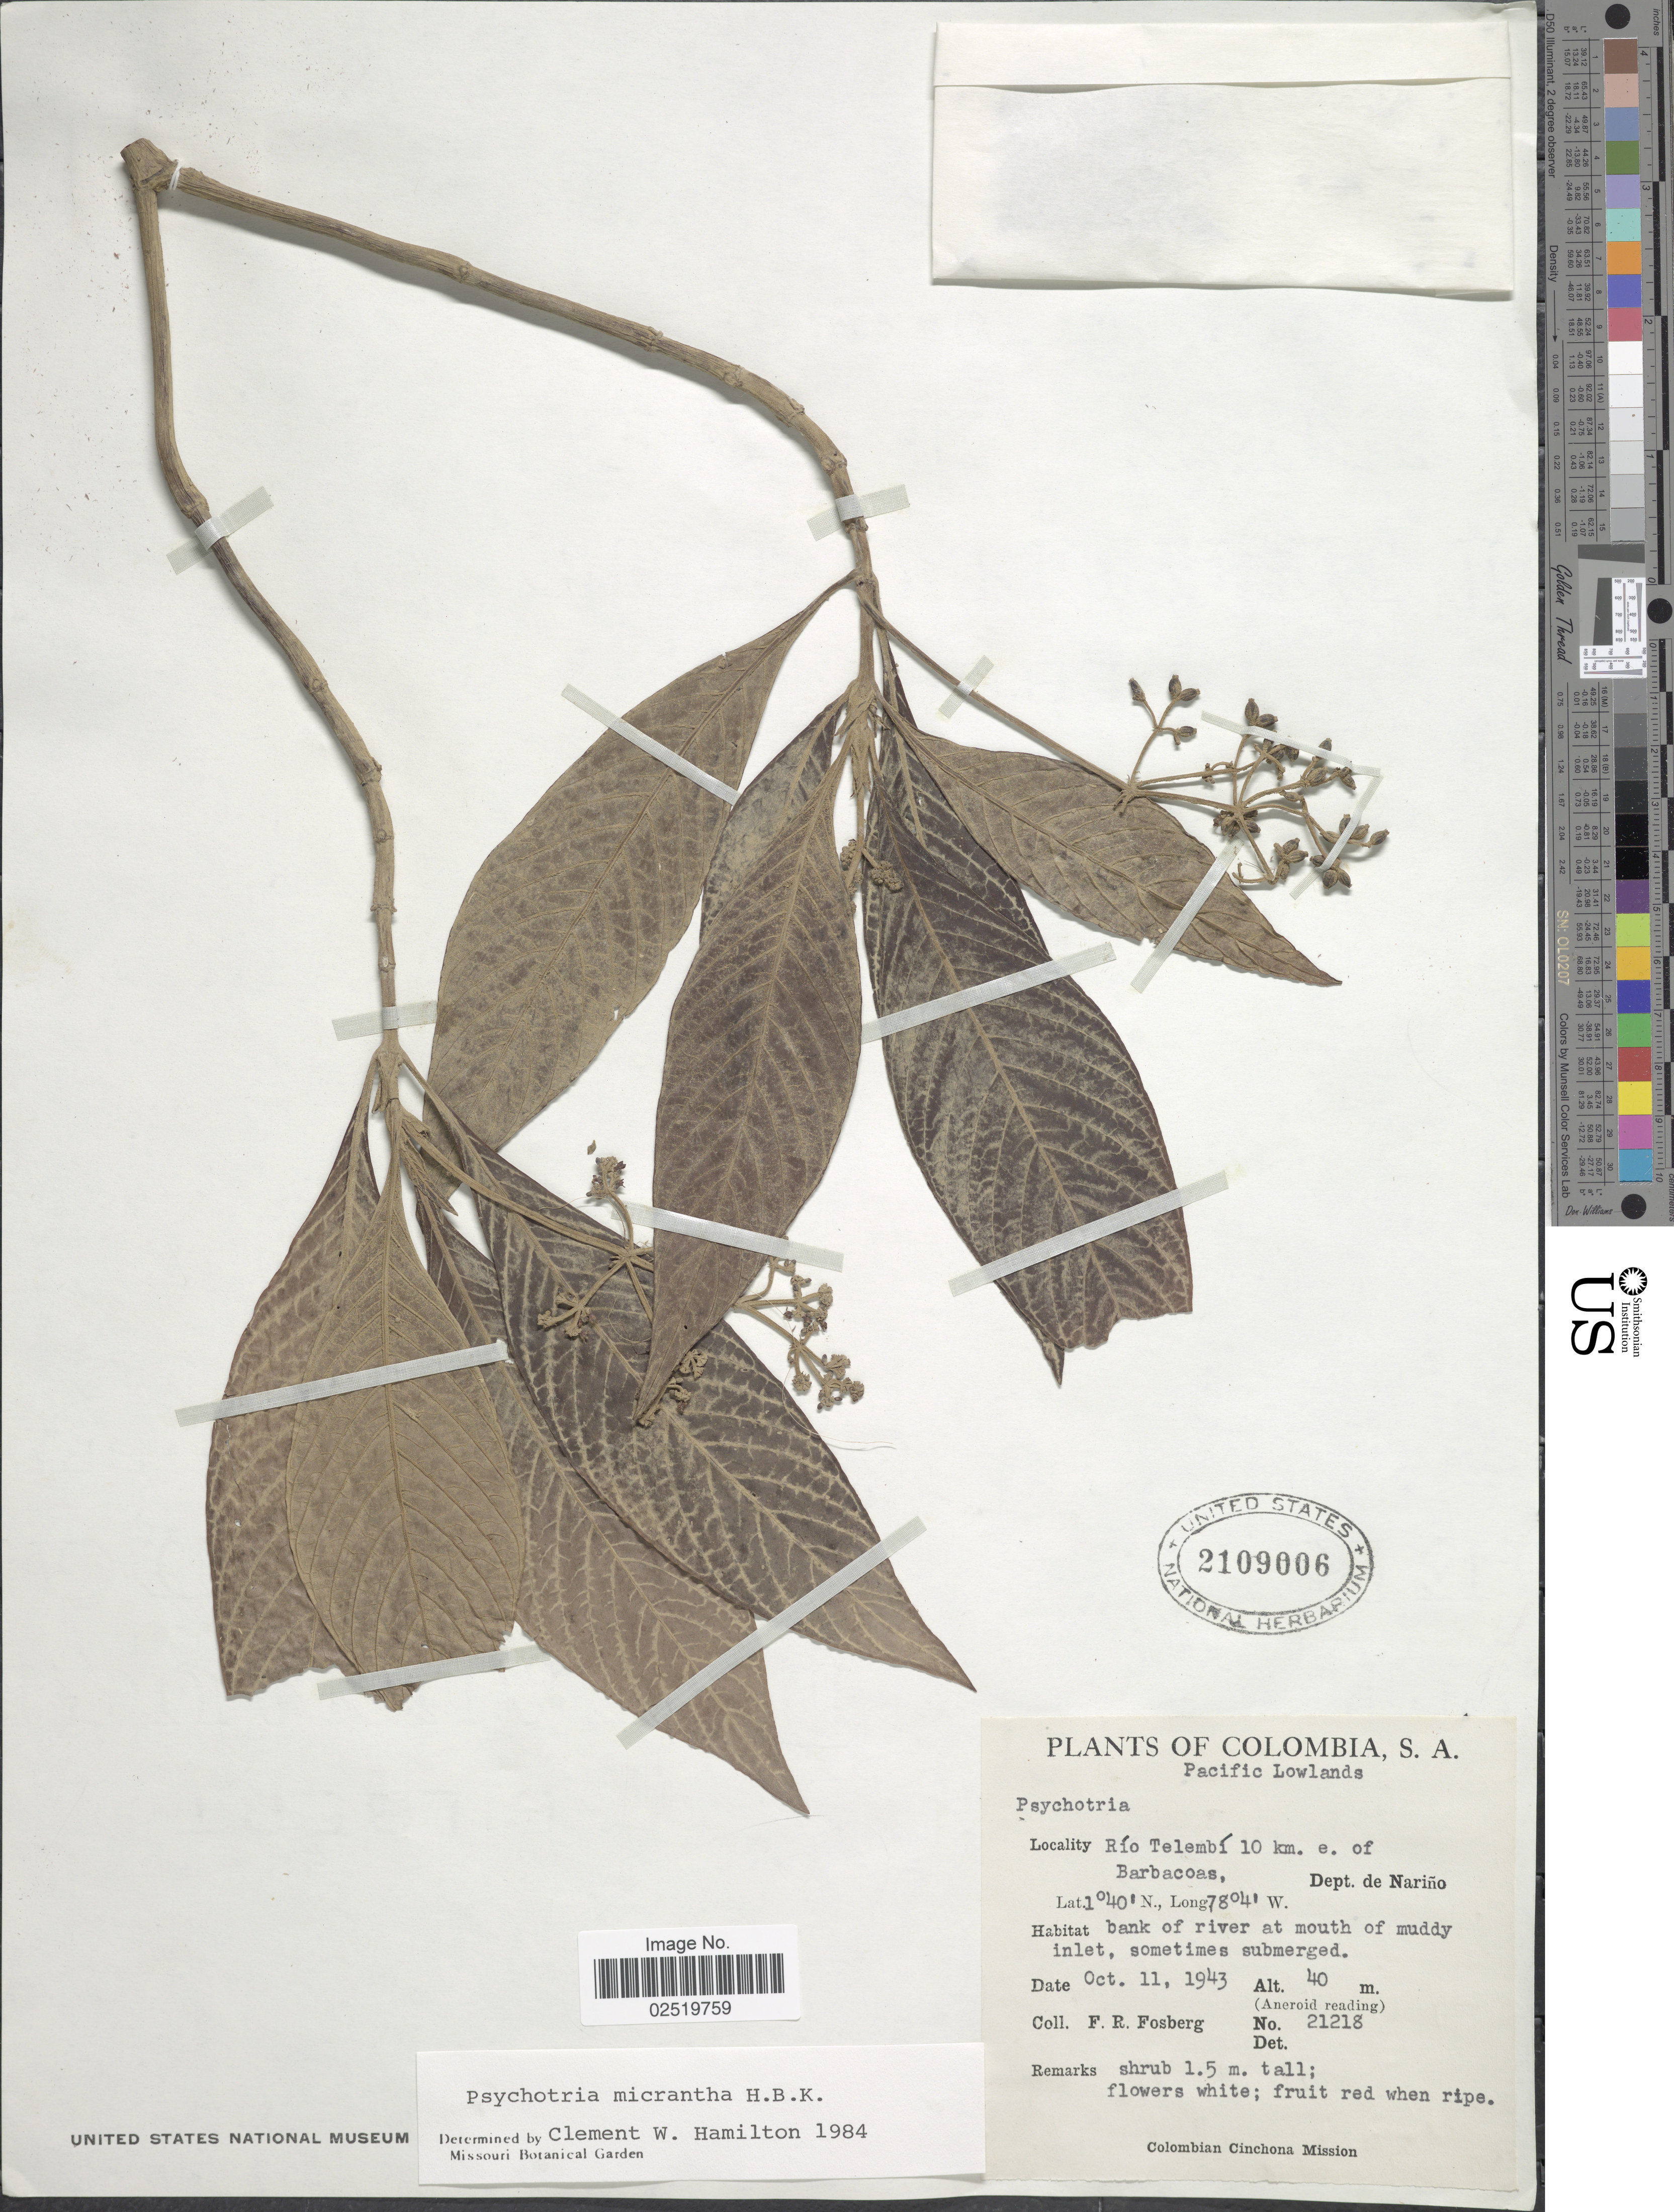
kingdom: Plantae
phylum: Tracheophyta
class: Magnoliopsida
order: Gentianales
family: Rubiaceae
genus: Psychotria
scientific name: Psychotria micrantha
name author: Kunth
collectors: F. R. Fosberg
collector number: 21218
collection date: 1943-10-11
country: Colombia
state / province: Nariño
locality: Pacific Lowlands, Rio Telembi 10 km. e. of Barbacoas, bank of river at mouth of muddy inlet.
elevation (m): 40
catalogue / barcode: US 2109006